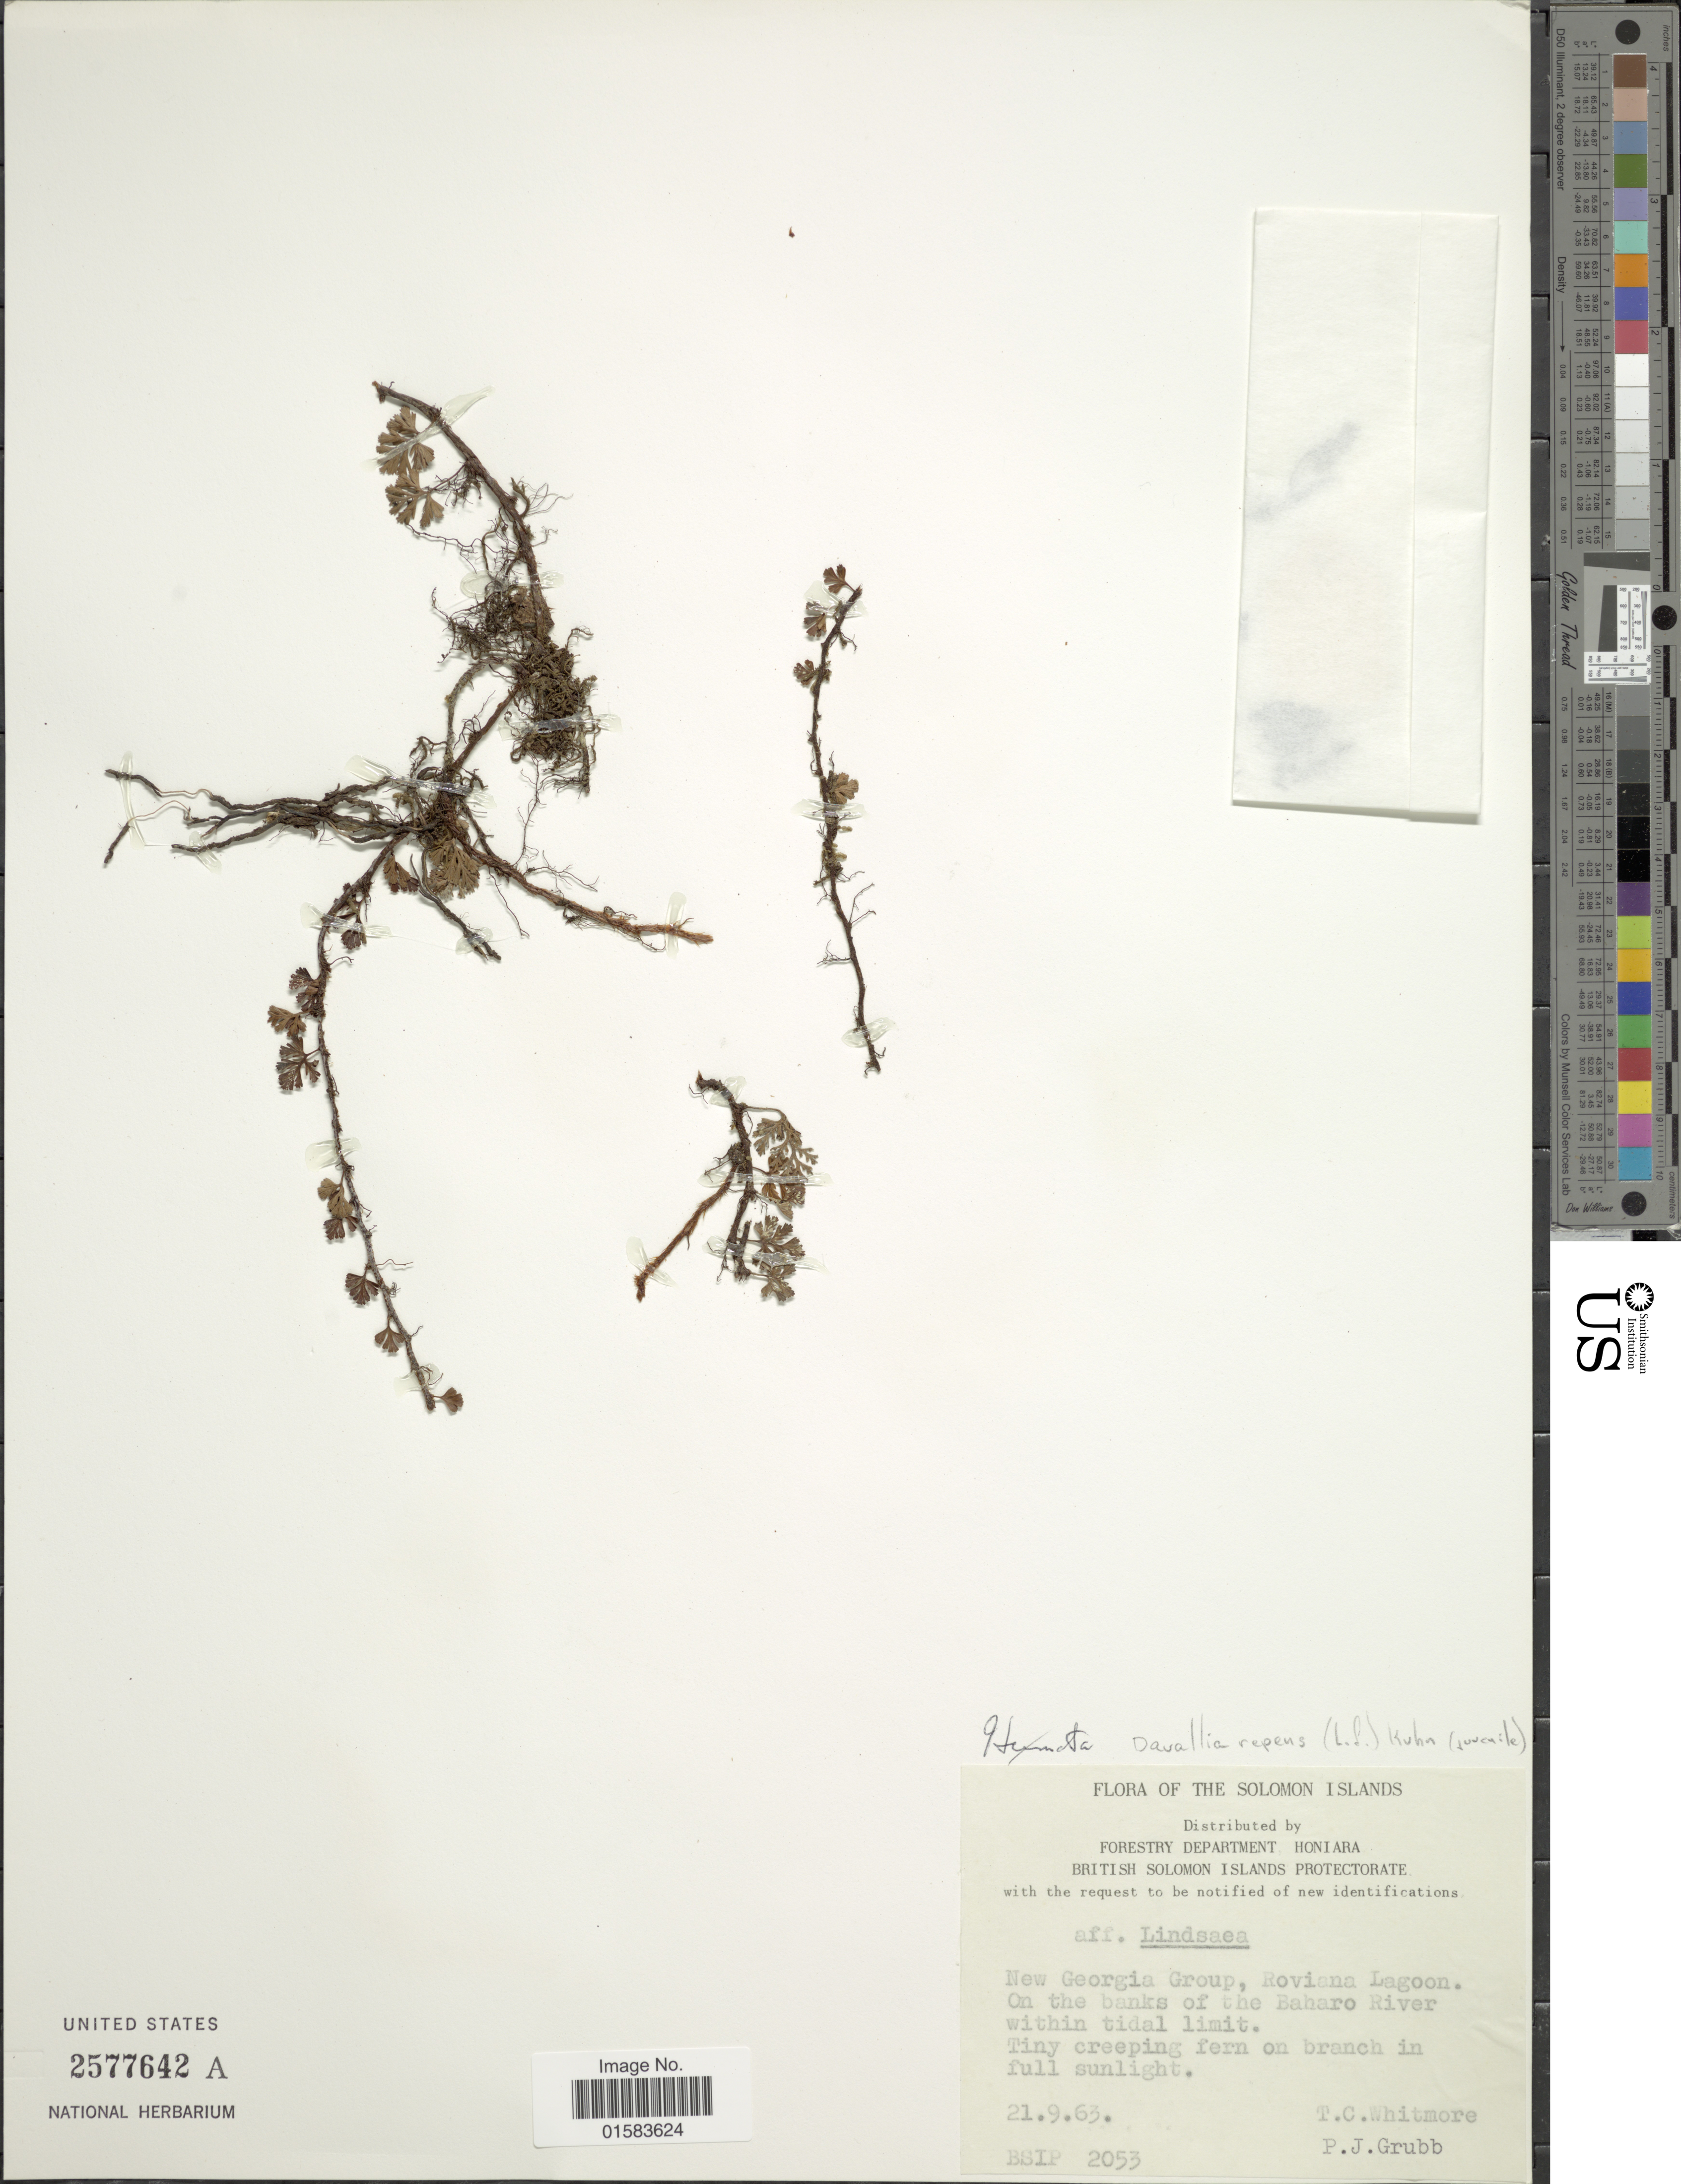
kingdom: Plantae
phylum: Tracheophyta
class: Polypodiopsida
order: Polypodiales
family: Davalliaceae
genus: Davallia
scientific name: Davallia repens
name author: (L. f.) Kuhn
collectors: T. C. Whitmore & P. J. Grubb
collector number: BSIP 2053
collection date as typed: Transcribed d/m/y: 21/9/63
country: Solomon Islands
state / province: Solomon Islands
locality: New Georgie Group, Roviana Lagoon, On the banks of the Baharo River within Tidal limit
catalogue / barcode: US 2577642A